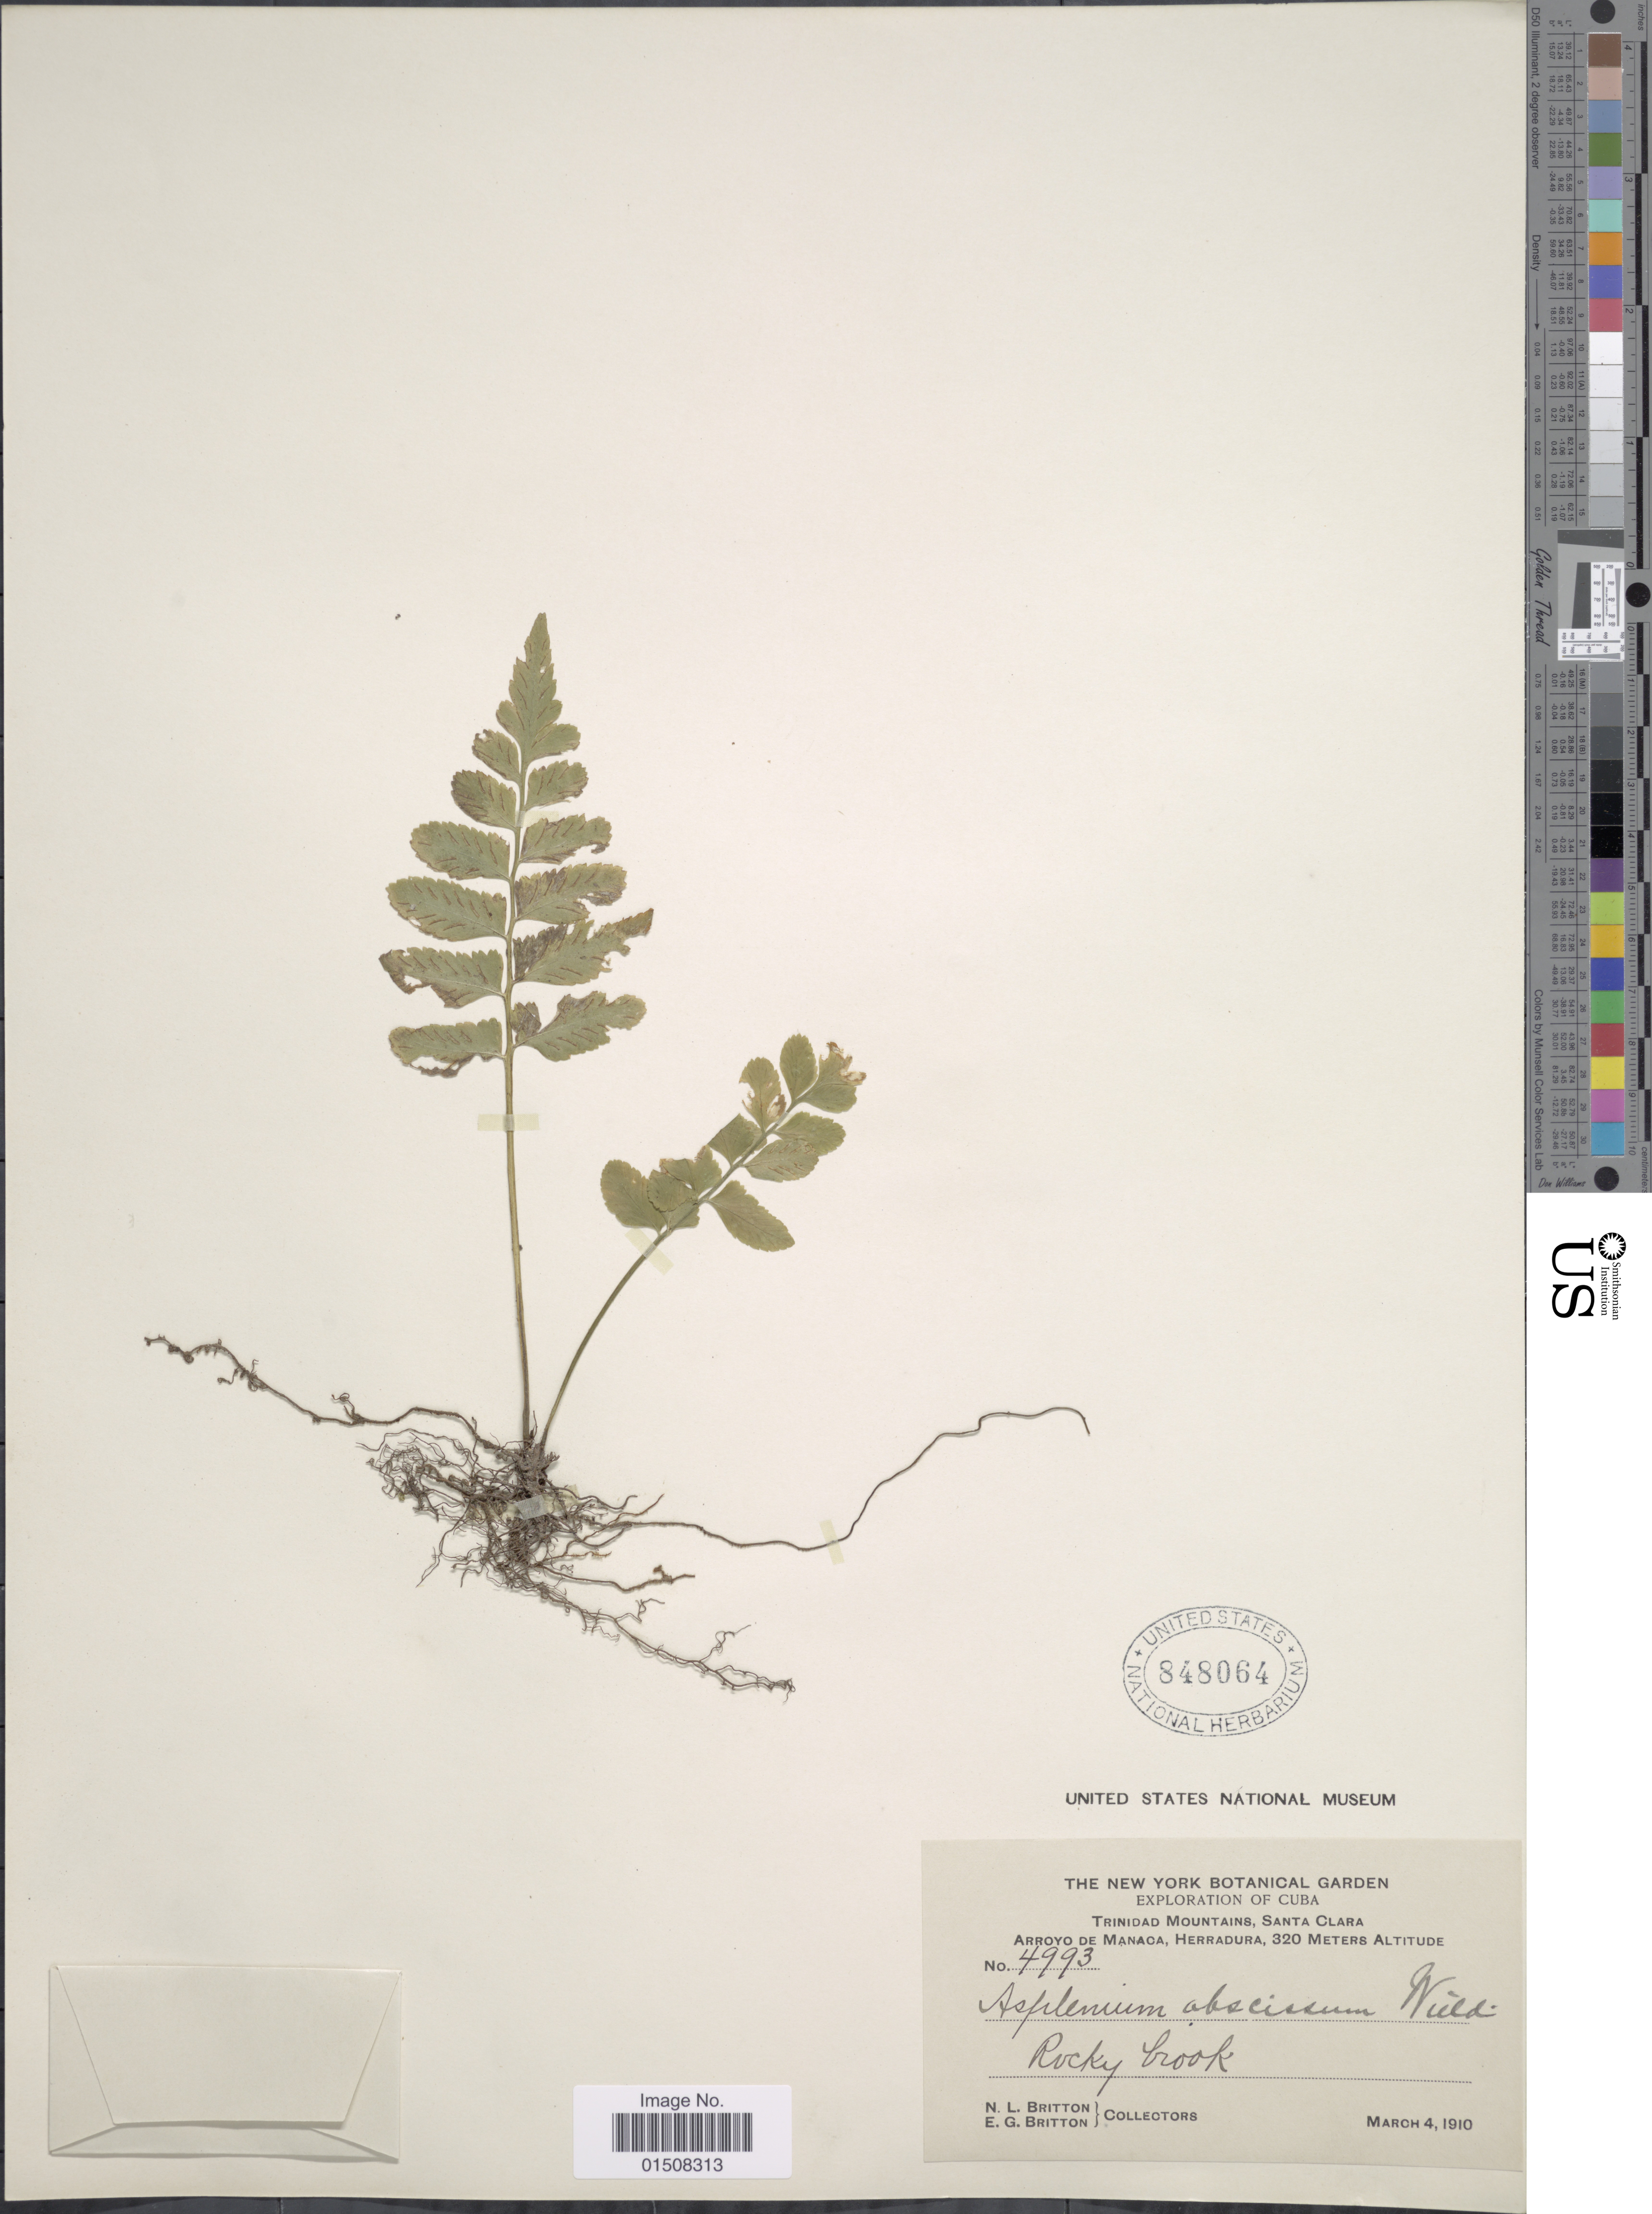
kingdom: Plantae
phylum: Tracheophyta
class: Polypodiopsida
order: Polypodiales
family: Aspleniaceae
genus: Asplenium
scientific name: Asplenium abscissum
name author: Willd.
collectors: N. Britton & E. G. Britton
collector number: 4993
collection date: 1910-03-04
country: Cuba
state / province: Las Villas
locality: Trinidad Mountains, Santa Clara, Arroyo de Manaca, Herrradura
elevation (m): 320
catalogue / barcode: US 848064